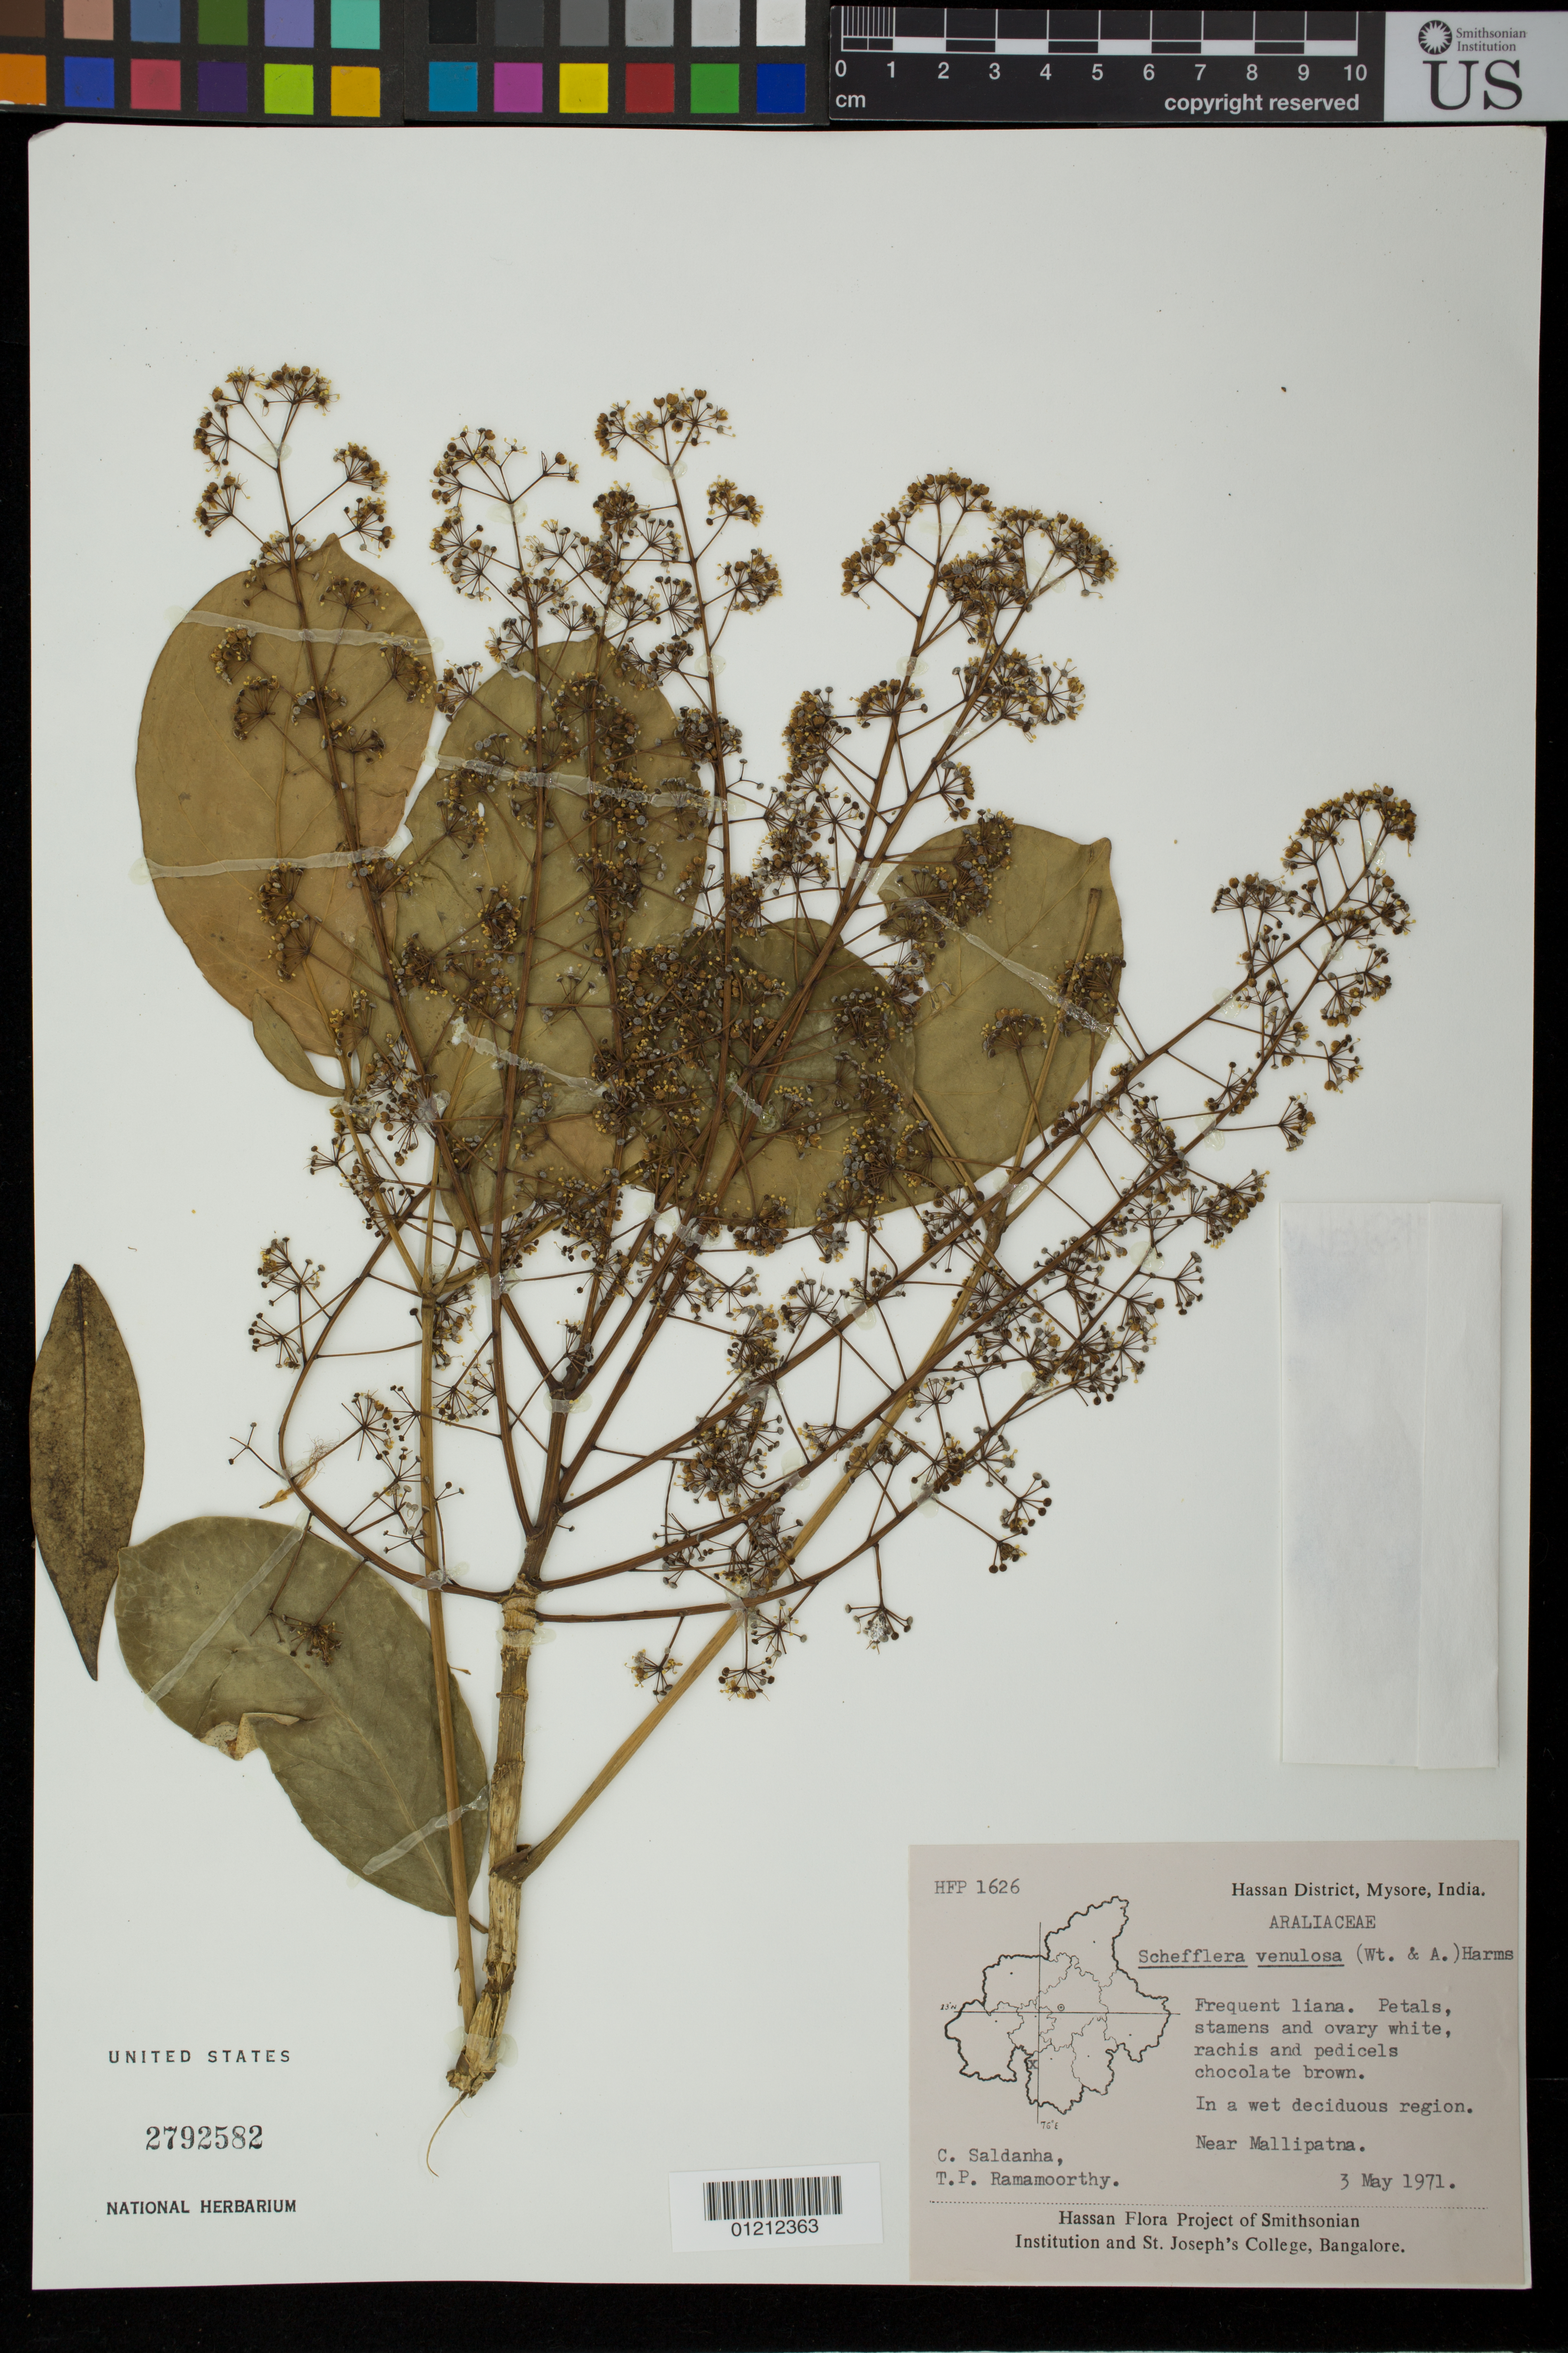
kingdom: Plantae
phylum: Tracheophyta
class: Magnoliopsida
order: Apiales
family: Araliaceae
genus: Schefflera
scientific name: Schefflera venulosa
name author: (Wight & Arn.) Harms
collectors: C. J. Saldanha & T. P. Ramamoorthy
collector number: HFP 1626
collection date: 1971-05-03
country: India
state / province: Karnataka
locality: Hassan District, Mysore. Near Mallipatna.. In a wet deciduous region.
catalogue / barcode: US 2792582